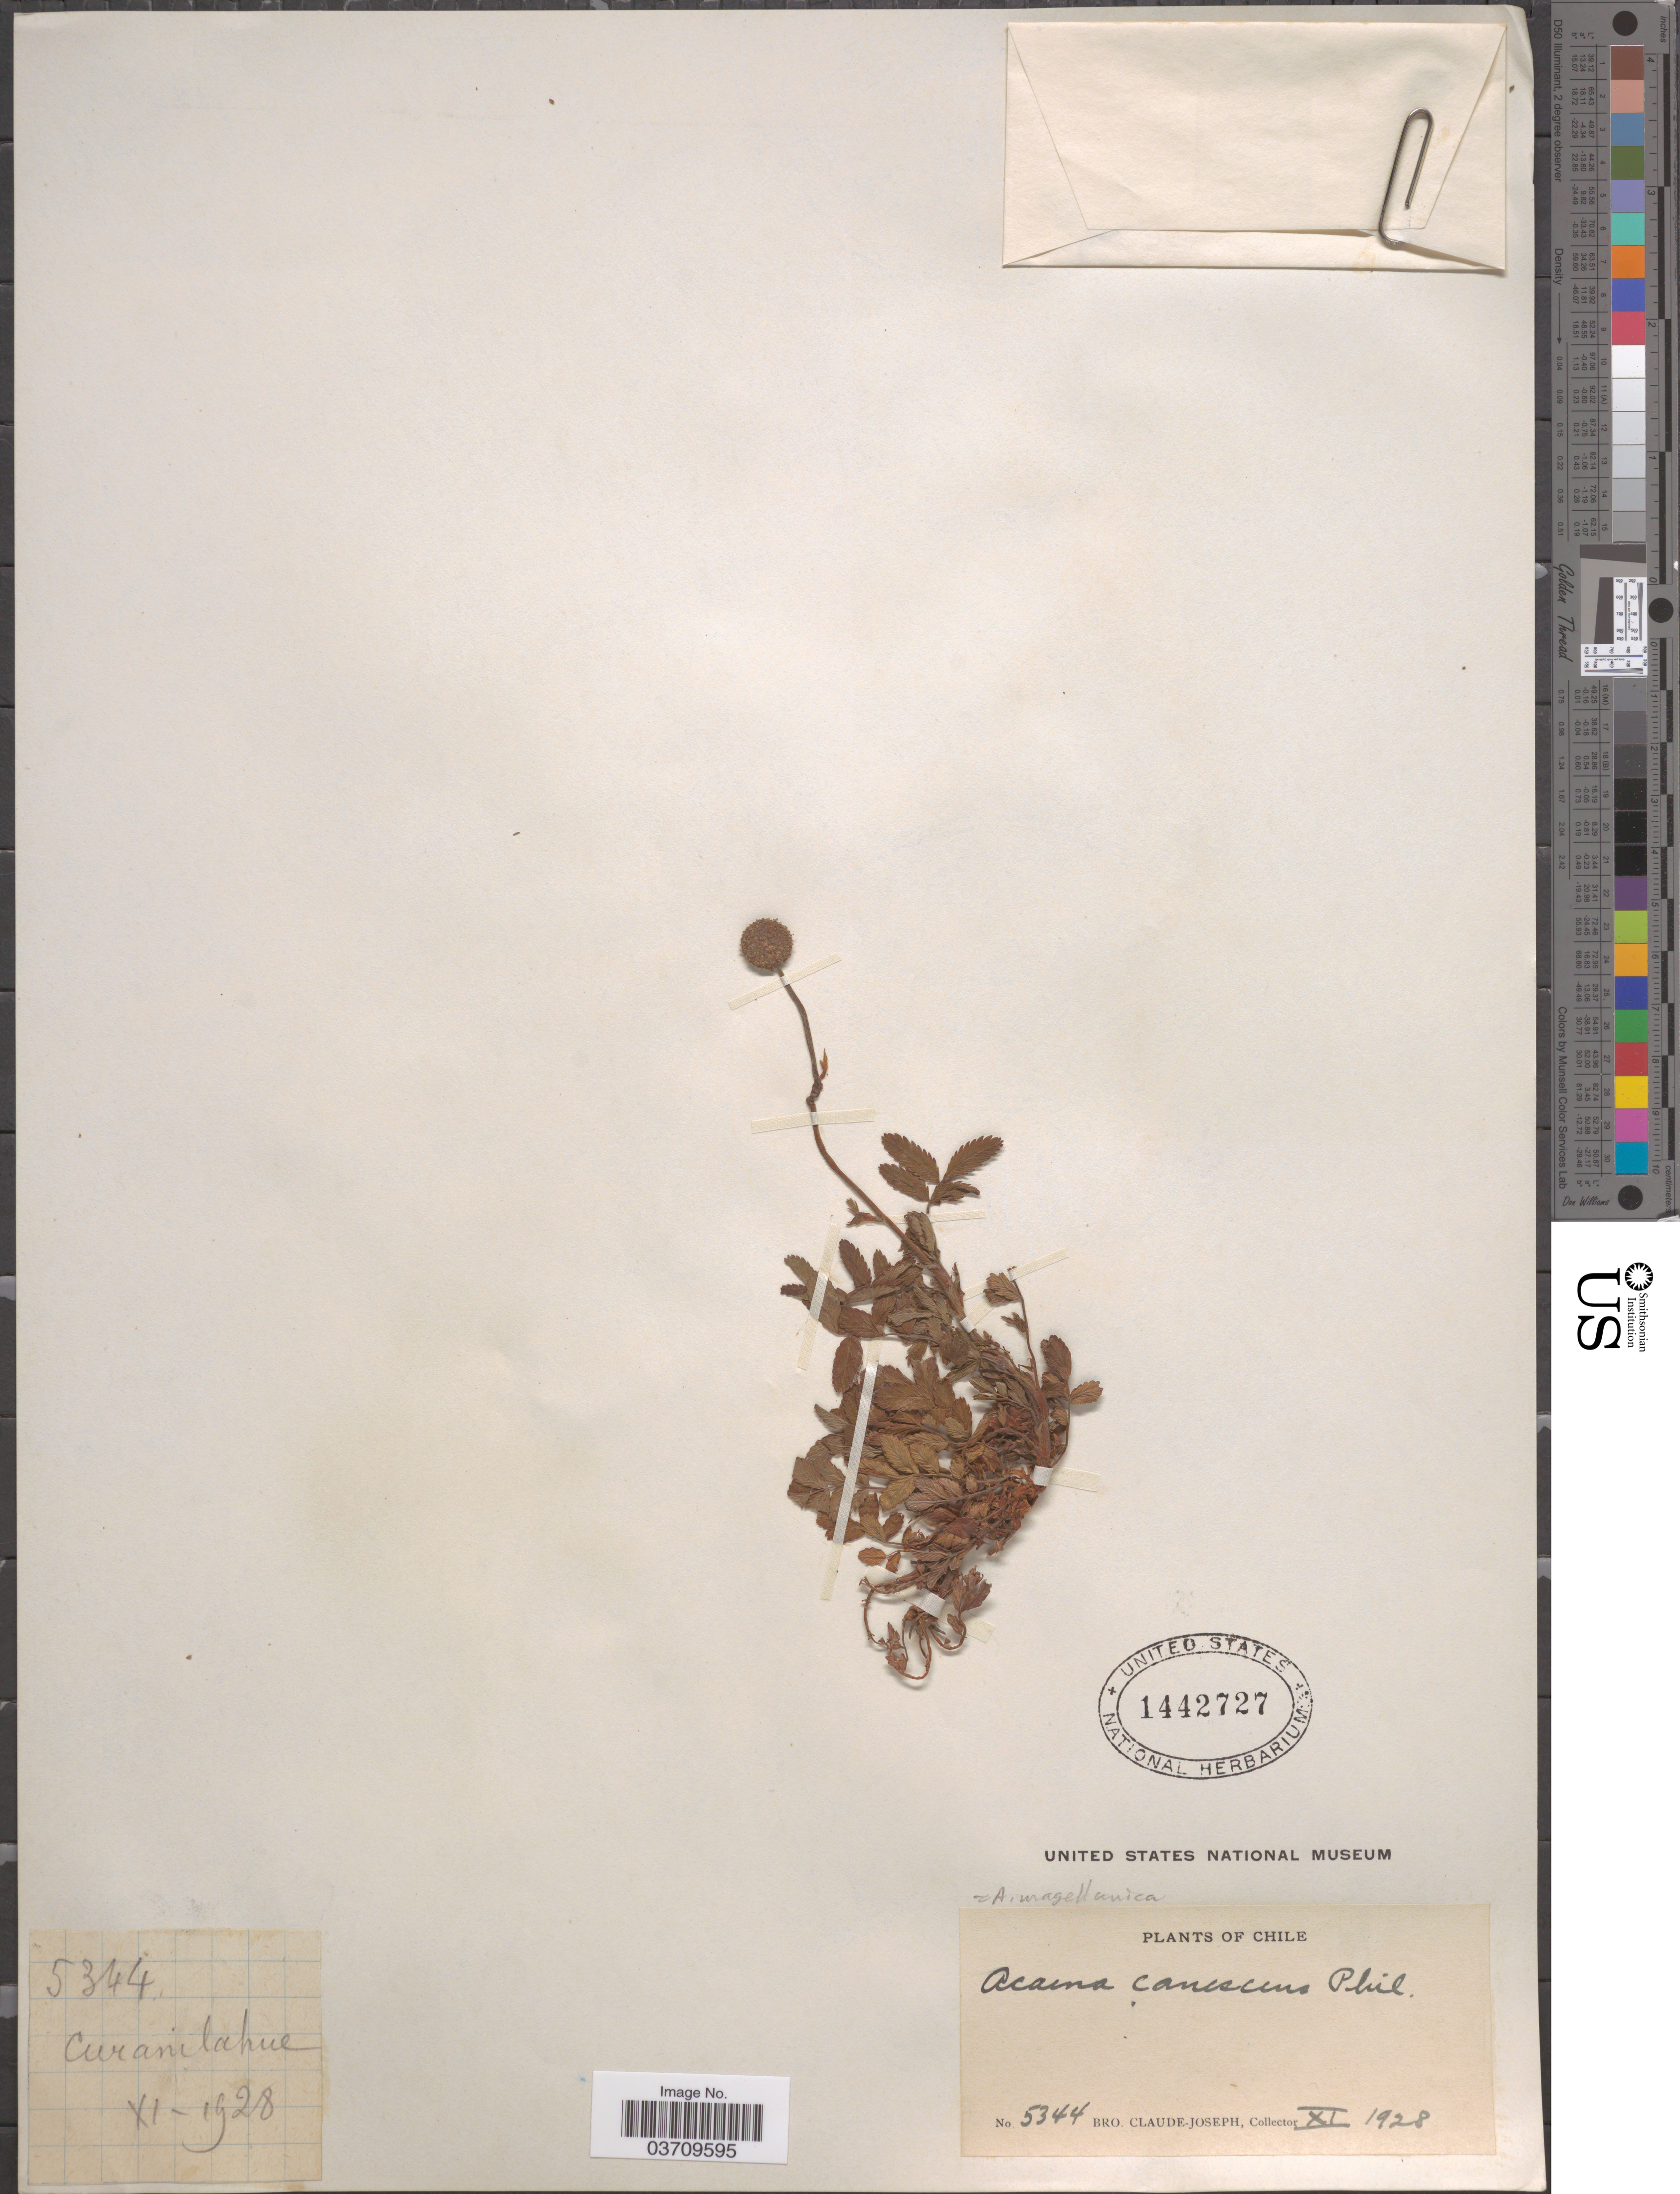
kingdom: Plantae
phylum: Tracheophyta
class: Magnoliopsida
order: Rosales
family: Rosaceae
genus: Acaena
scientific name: Acaena magellanica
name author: Vahl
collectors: Bro. Claude-Joseph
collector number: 5344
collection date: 1928-11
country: Chile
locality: Curanilahue.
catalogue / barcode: US 1442727